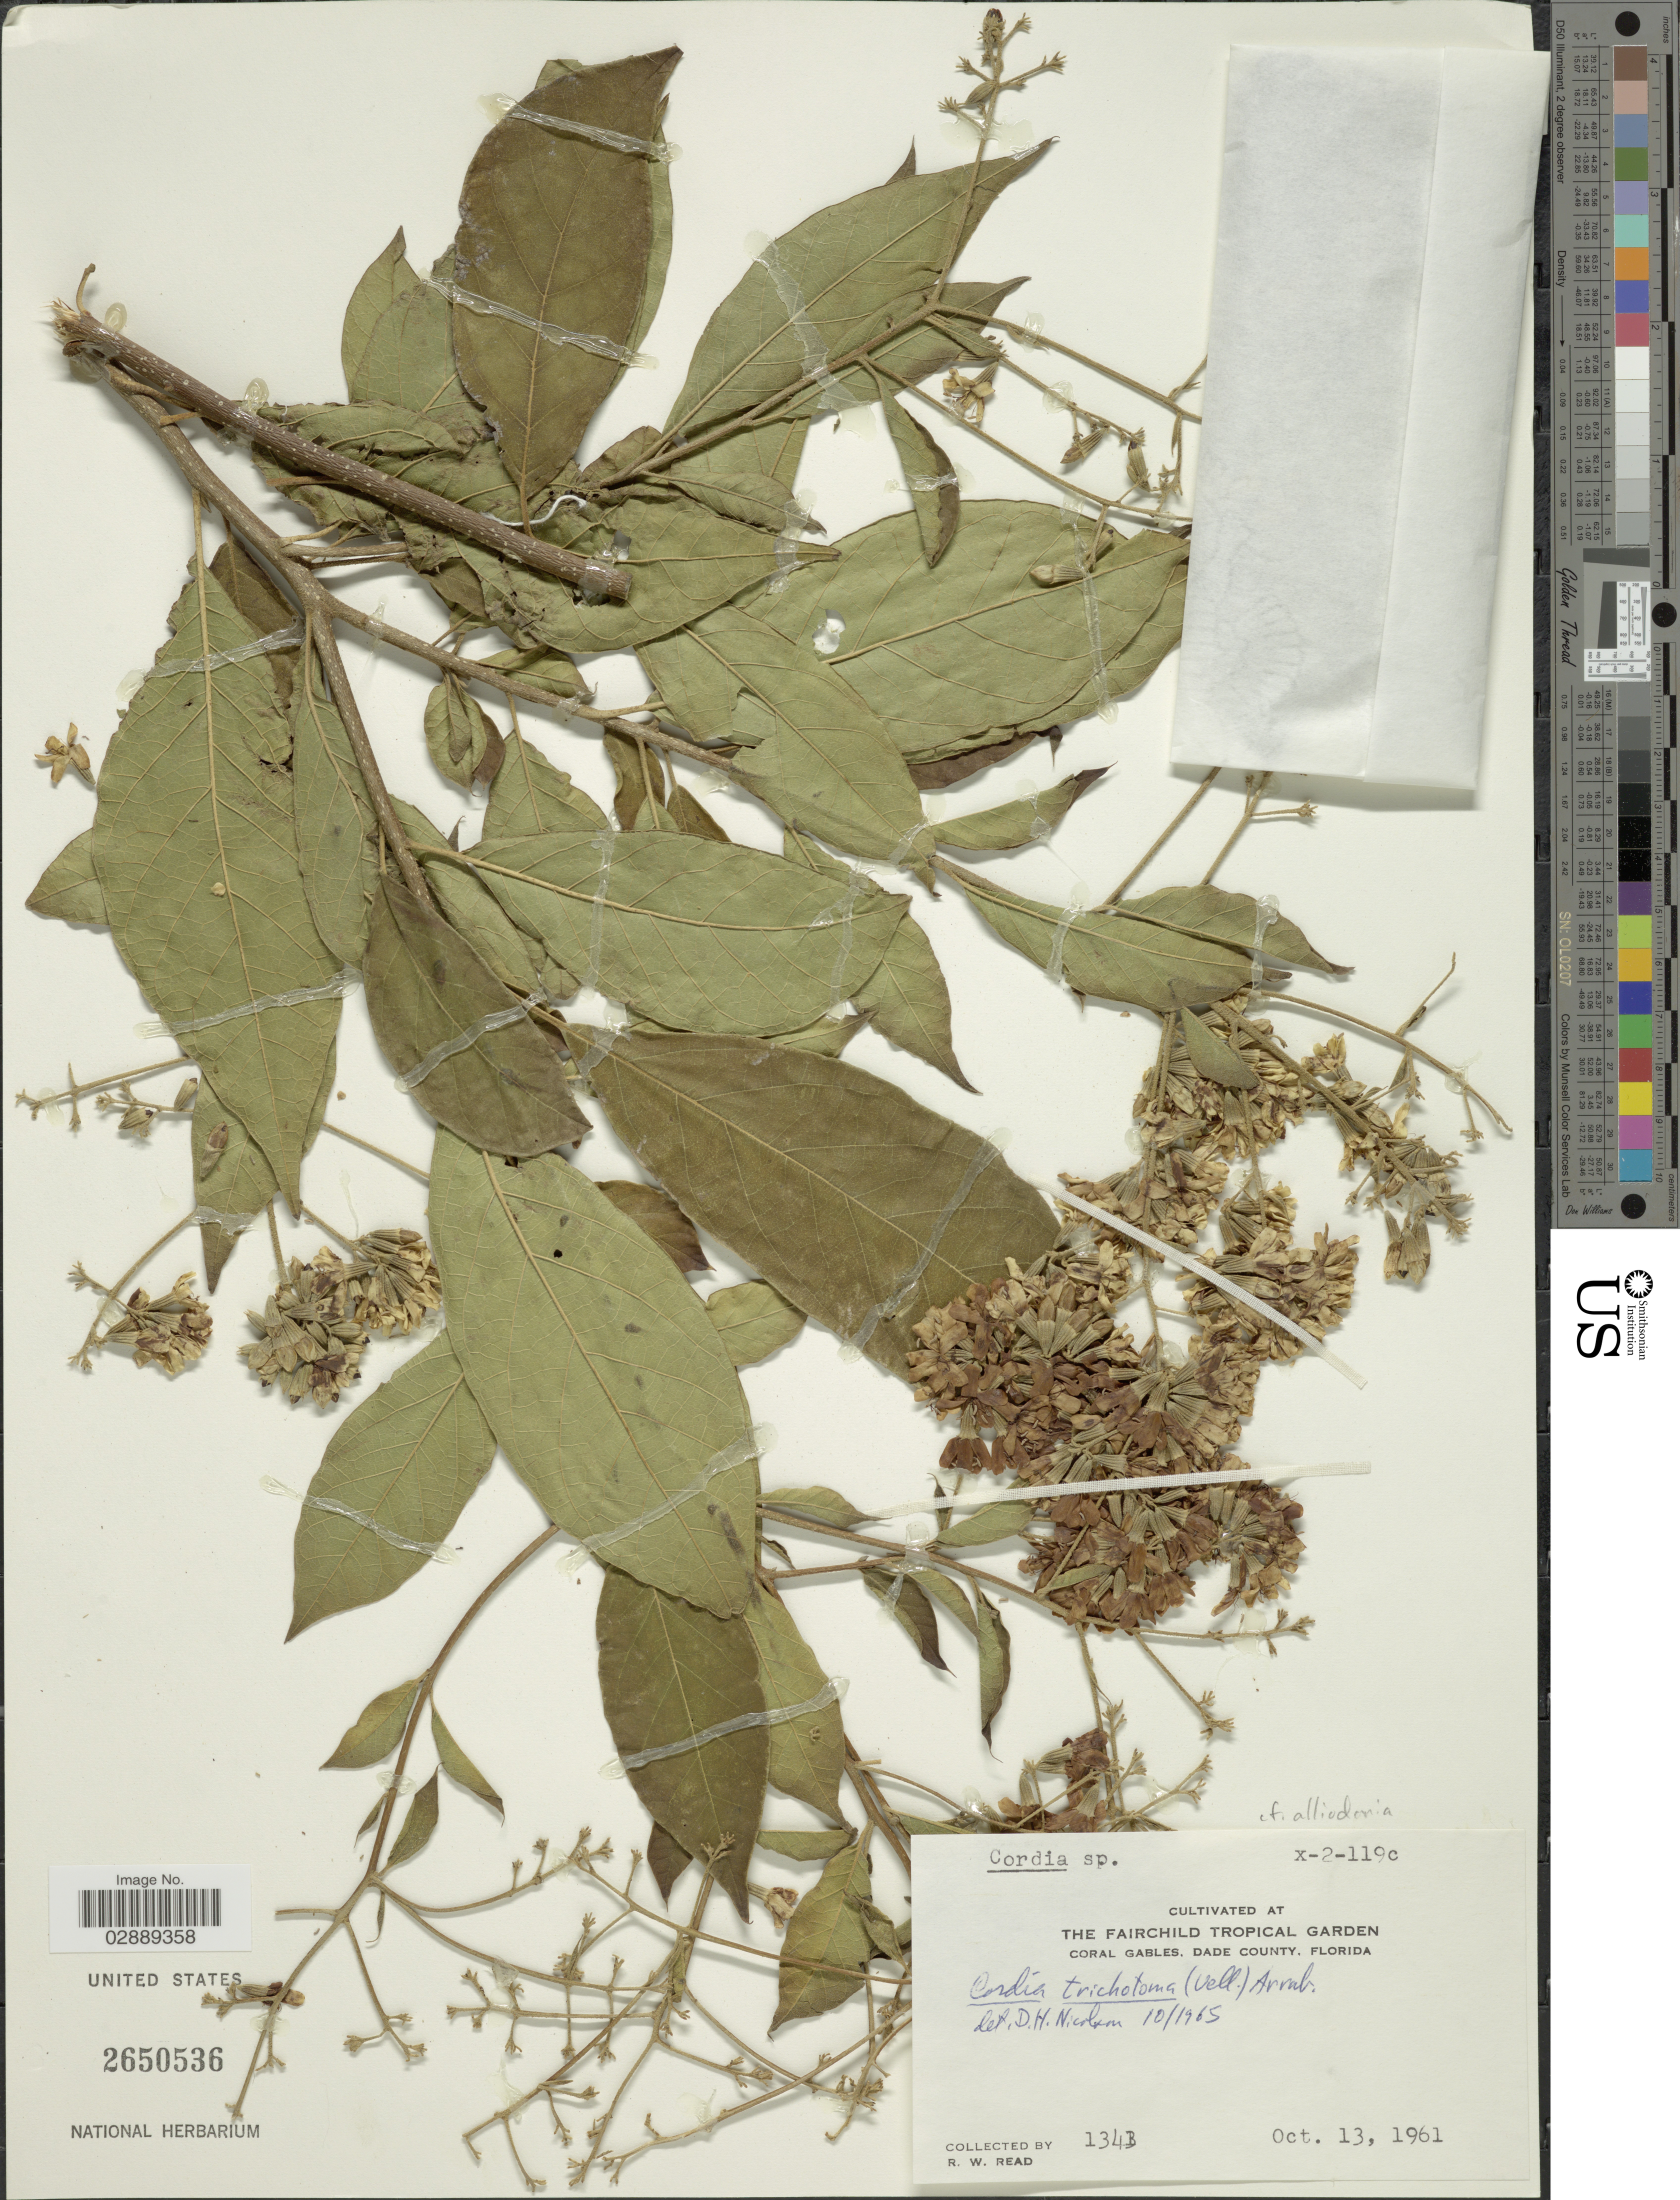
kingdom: Plantae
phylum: Tracheophyta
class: Magnoliopsida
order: Boraginales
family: Cordiaceae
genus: Cordia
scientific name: Cordia trichotoma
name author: (Vell.) Arráb. ex Steud.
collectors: R. W. Read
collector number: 1343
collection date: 1961-10-13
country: United States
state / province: Florida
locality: The Fairchild Tropical Garden. Coral Gables, Dade County.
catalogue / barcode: US 2650536